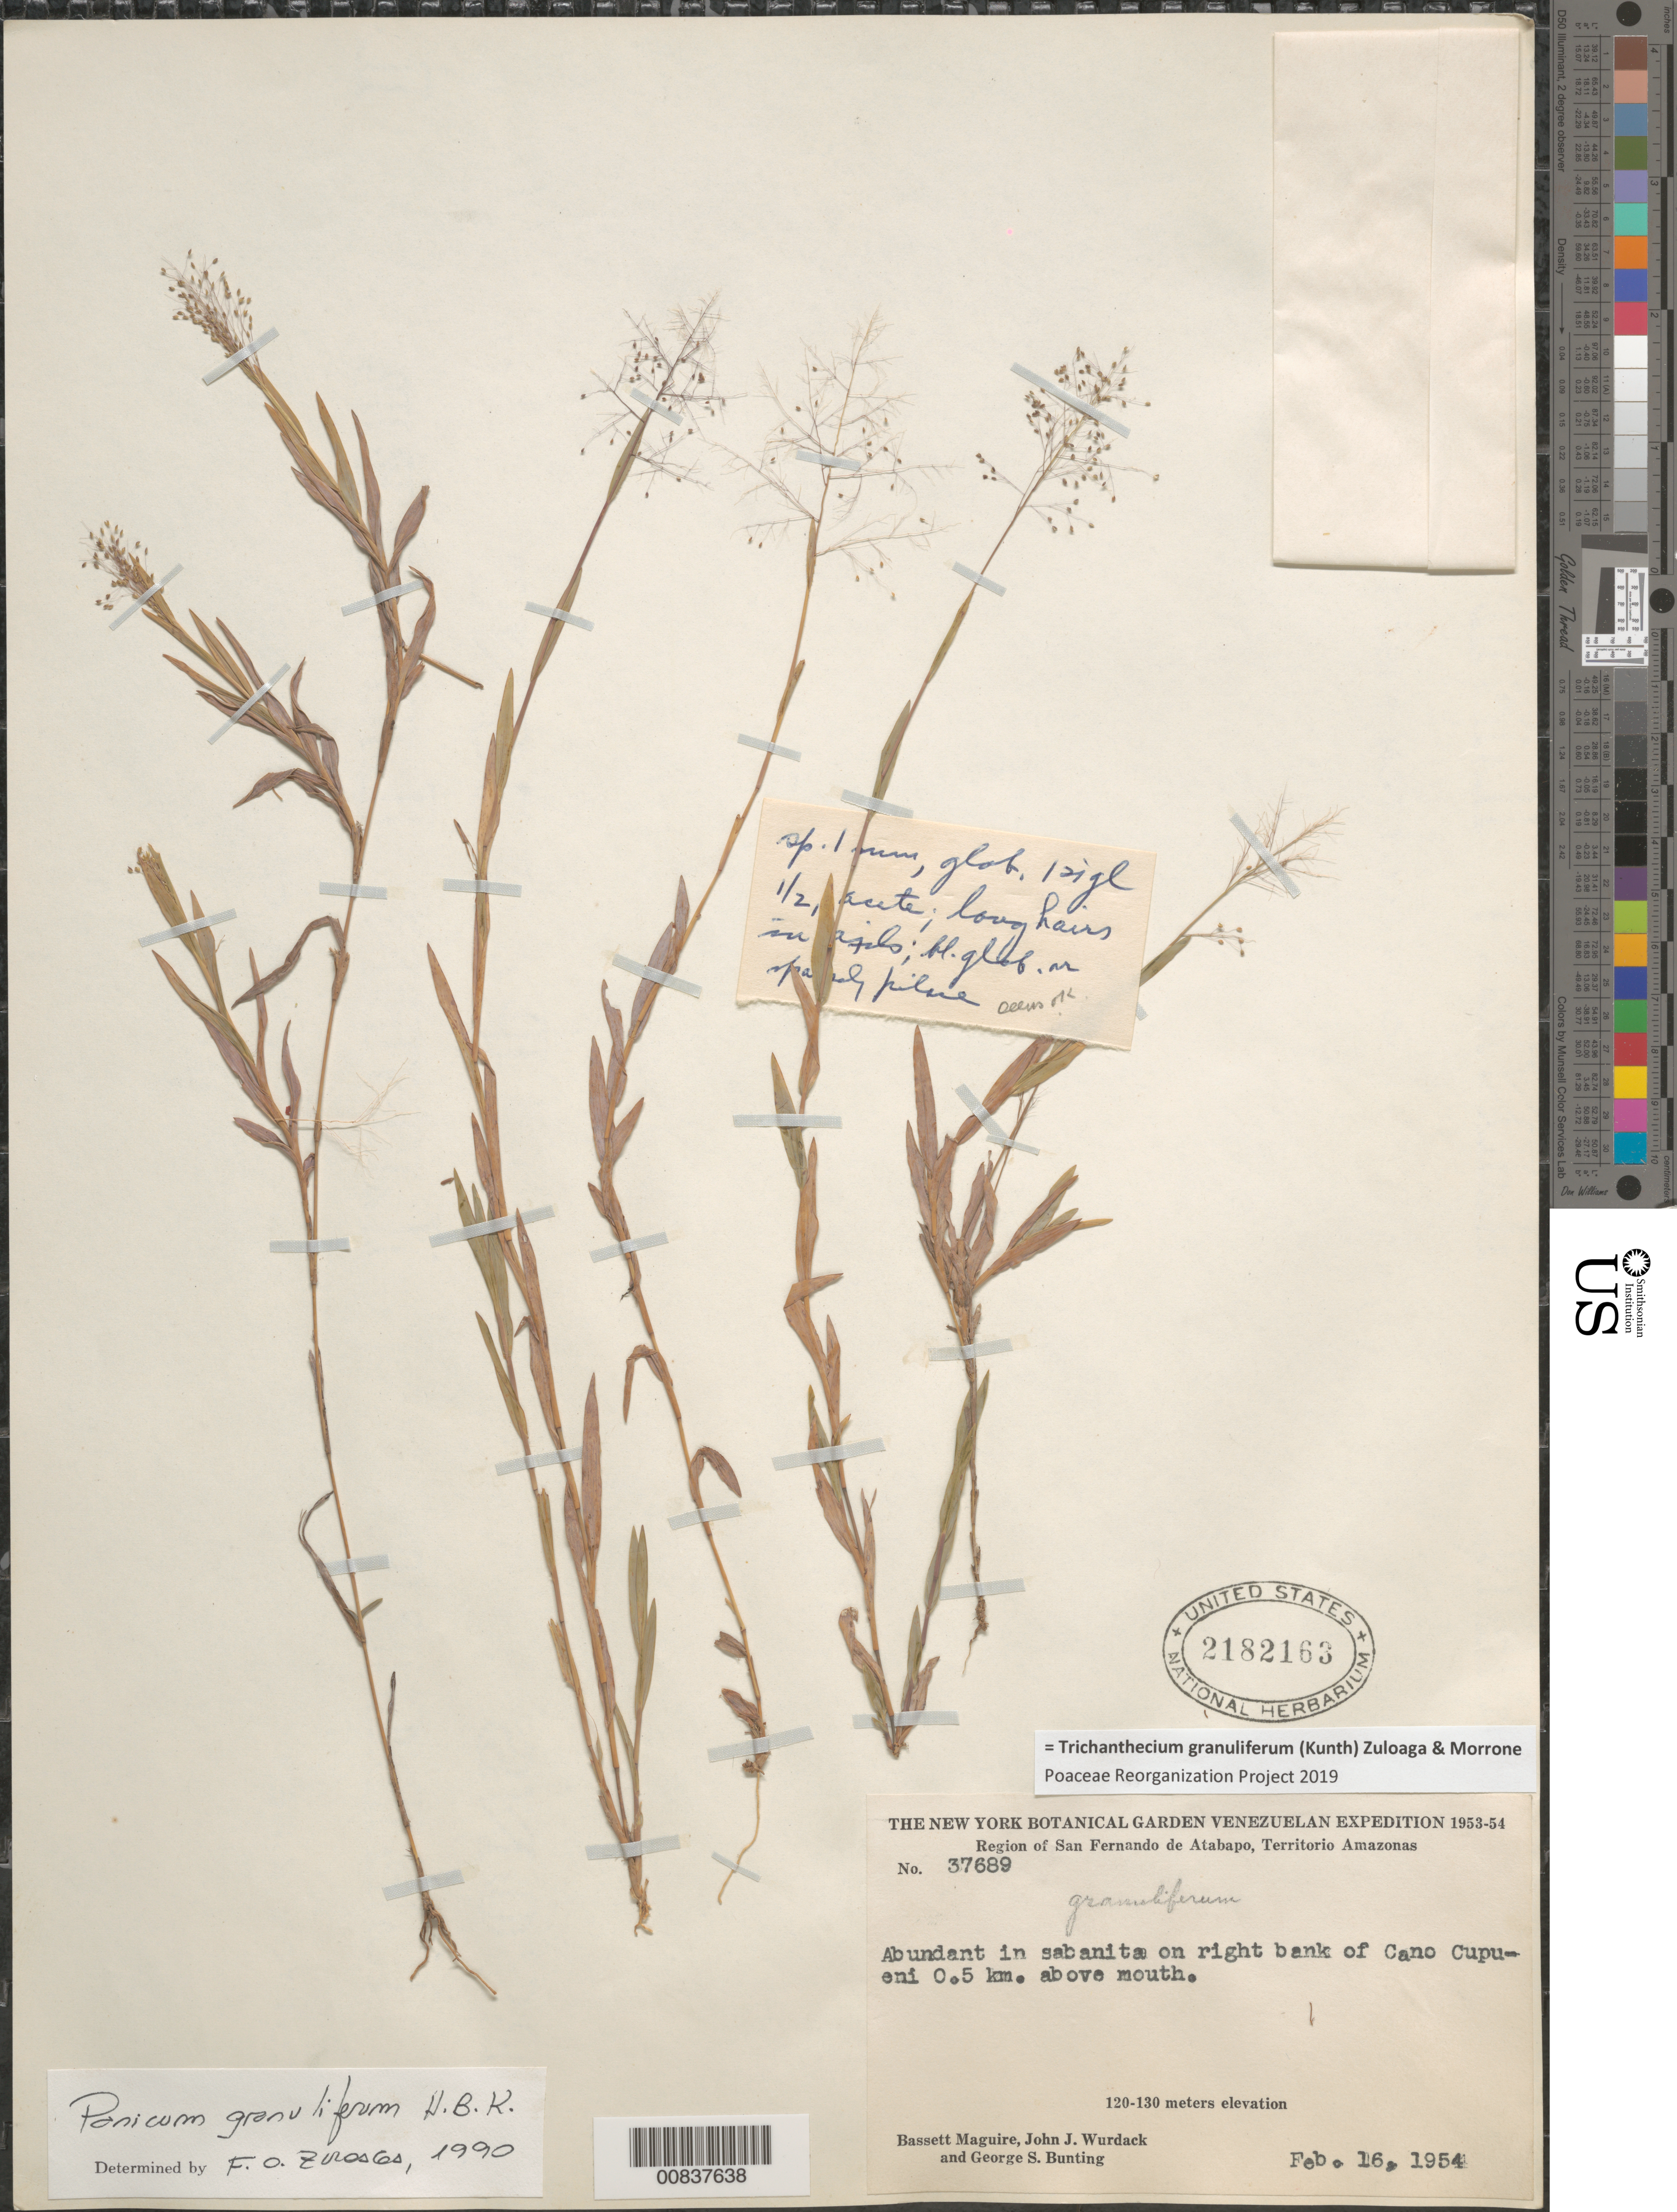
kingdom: Plantae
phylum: Tracheophyta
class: Liliopsida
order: Poales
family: Poaceae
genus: Trichanthecium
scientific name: Trichanthecium granuliferum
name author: (Kunth) Zuloaga & Morrone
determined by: Poaceae Reorganization Project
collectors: B. Maguire, J. J. Wurdack & G. S. Bunting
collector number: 37689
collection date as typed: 16-Feb-54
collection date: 1954-02-16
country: Venezuela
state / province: Amazonas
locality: Caño Cupueni, 0.5 km above mouth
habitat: Sabanita on riverbank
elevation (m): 120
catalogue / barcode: US 2182163